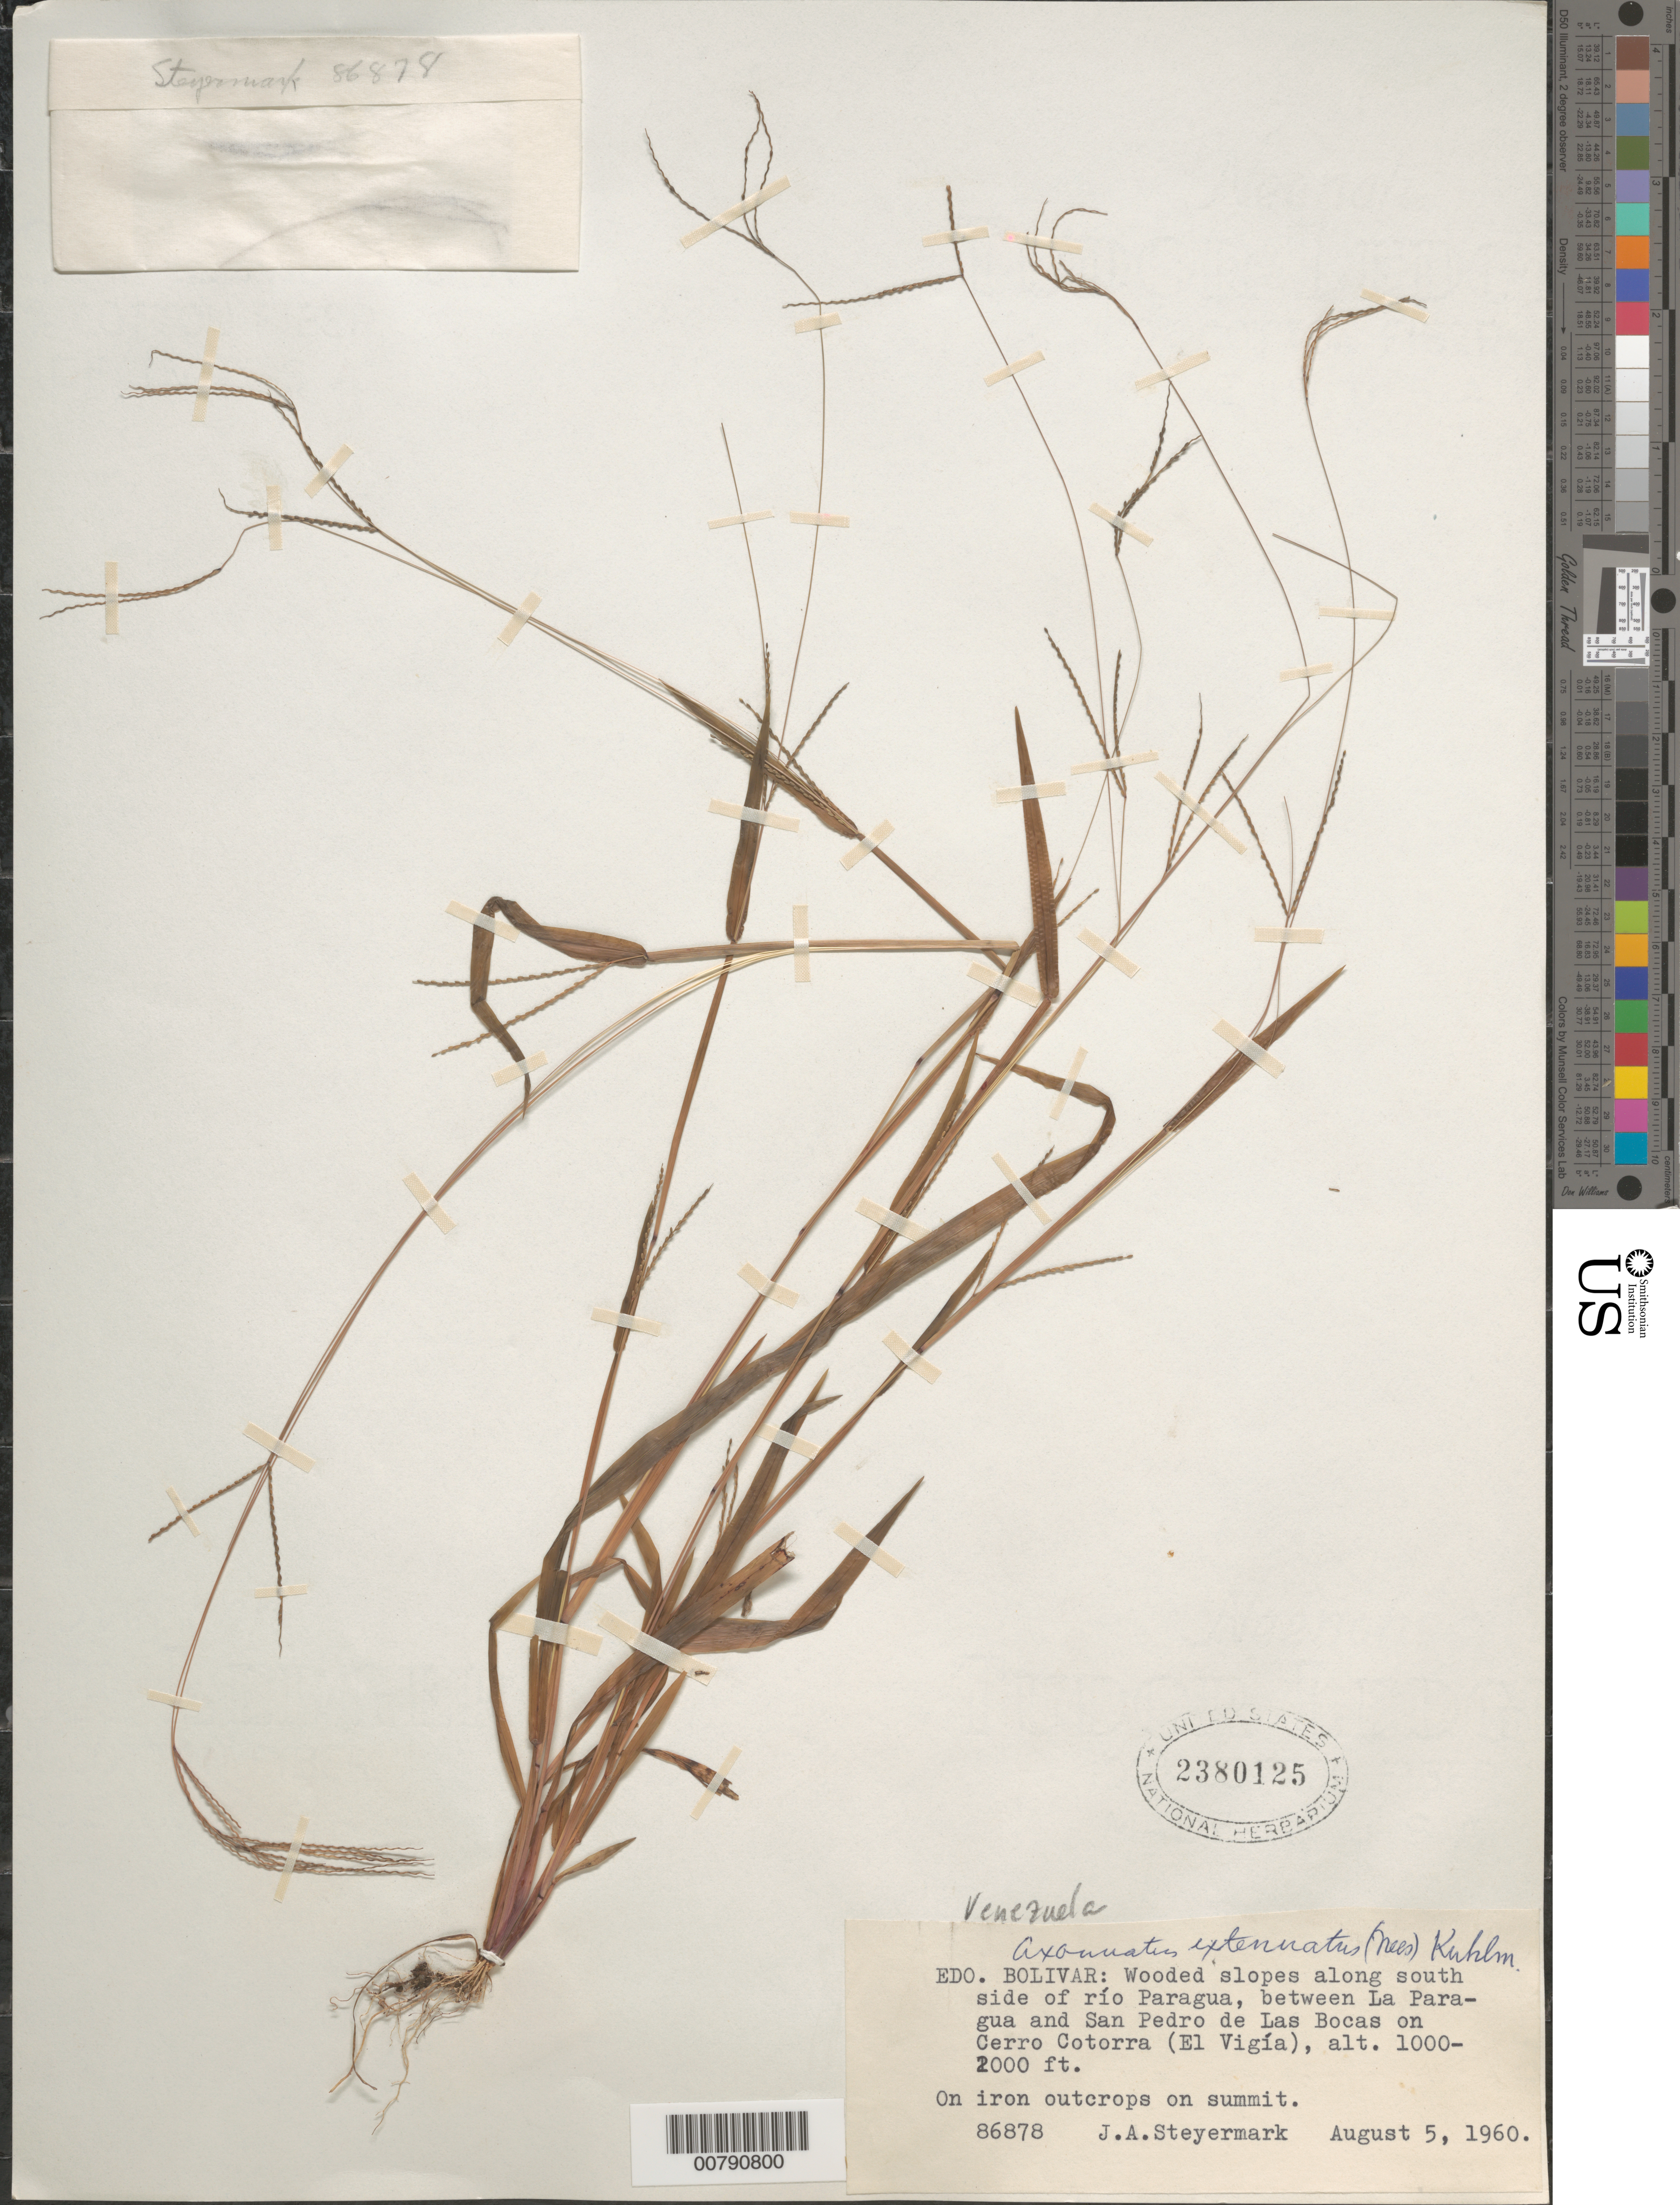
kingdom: Plantae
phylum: Tracheophyta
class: Liliopsida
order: Poales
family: Poaceae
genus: Axonopus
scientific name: Axonopus capillaris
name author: (Lam.) Chase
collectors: J. Steyermark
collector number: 86878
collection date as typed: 5-Aug-60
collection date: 1960-08-05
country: Venezuela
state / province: Bolívar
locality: Río Paragua, between La Paragua and San Pedro de Las Bocas, on Cerro Cotorra (El Vigía)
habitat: Wooded slopes along south side of rio, on iron outcrops on summit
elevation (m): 305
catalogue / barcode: US 2380125